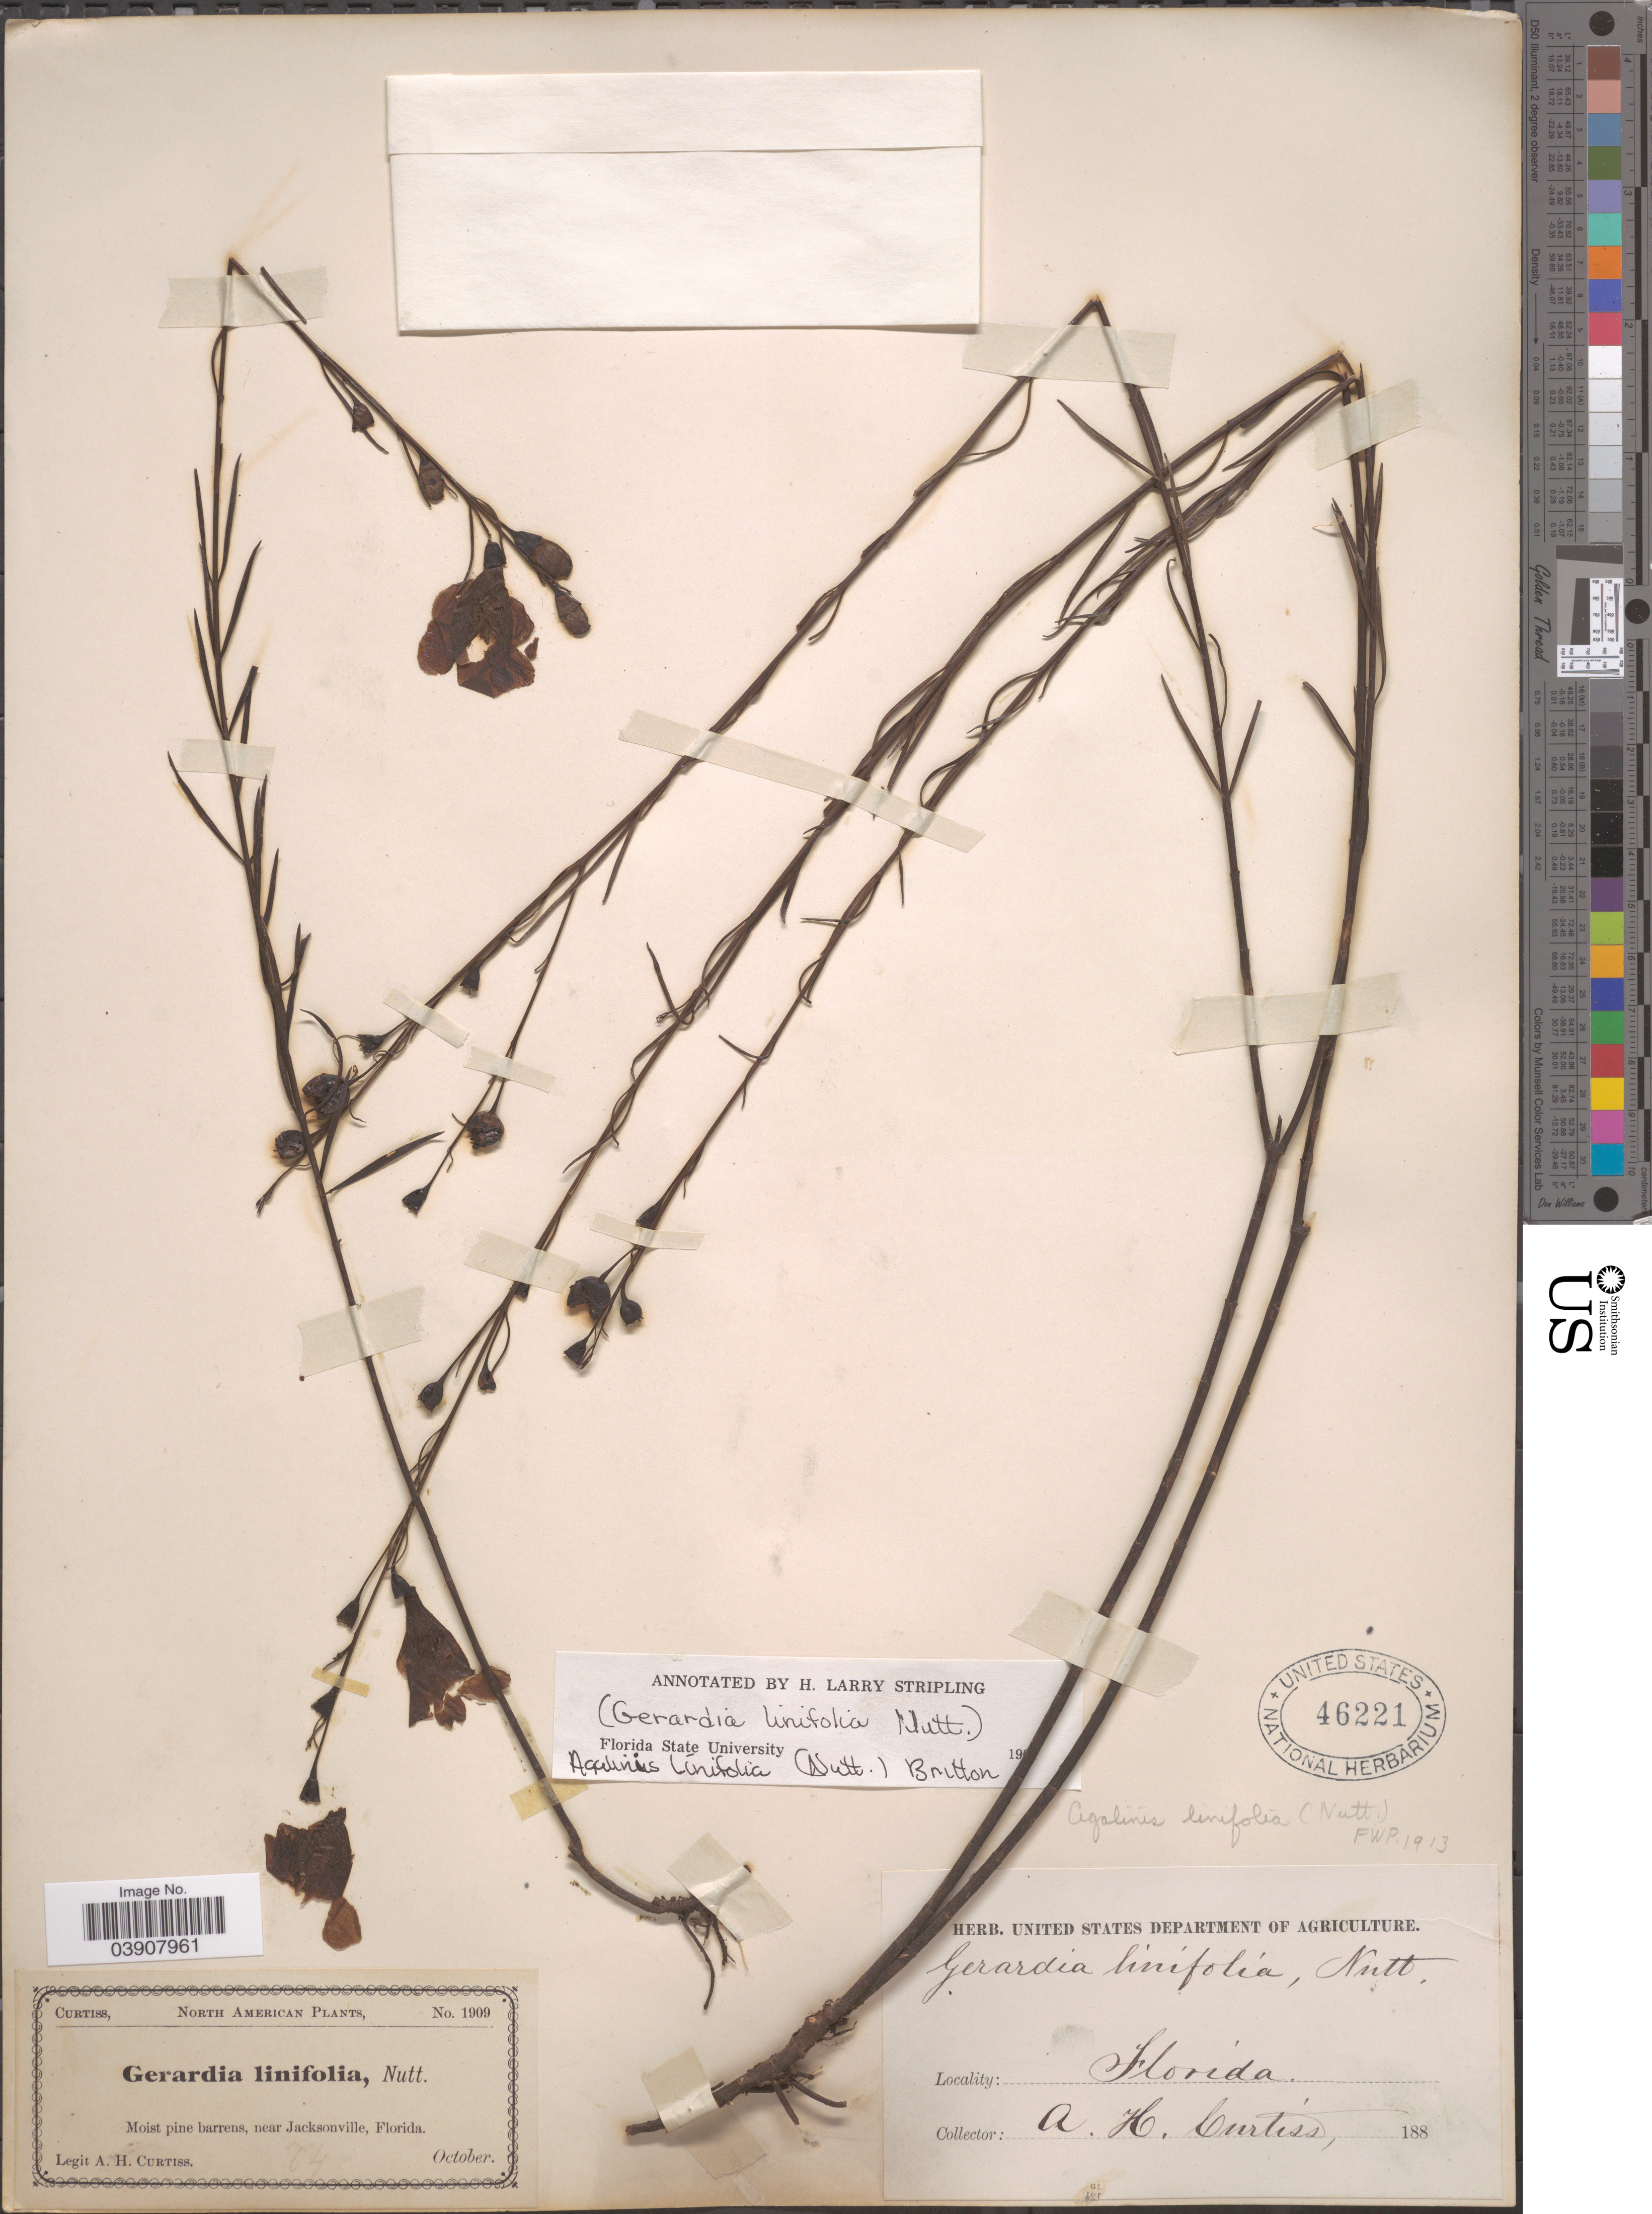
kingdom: Plantae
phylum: Tracheophyta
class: Magnoliopsida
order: Lamiales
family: Orobanchaceae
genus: Agalinis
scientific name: Agalinis linifolia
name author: (Nutt.) Britton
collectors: A. H. Curtiss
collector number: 1909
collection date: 1909-10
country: United States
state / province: Florida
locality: Near Jacksonville.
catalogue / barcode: US 46221